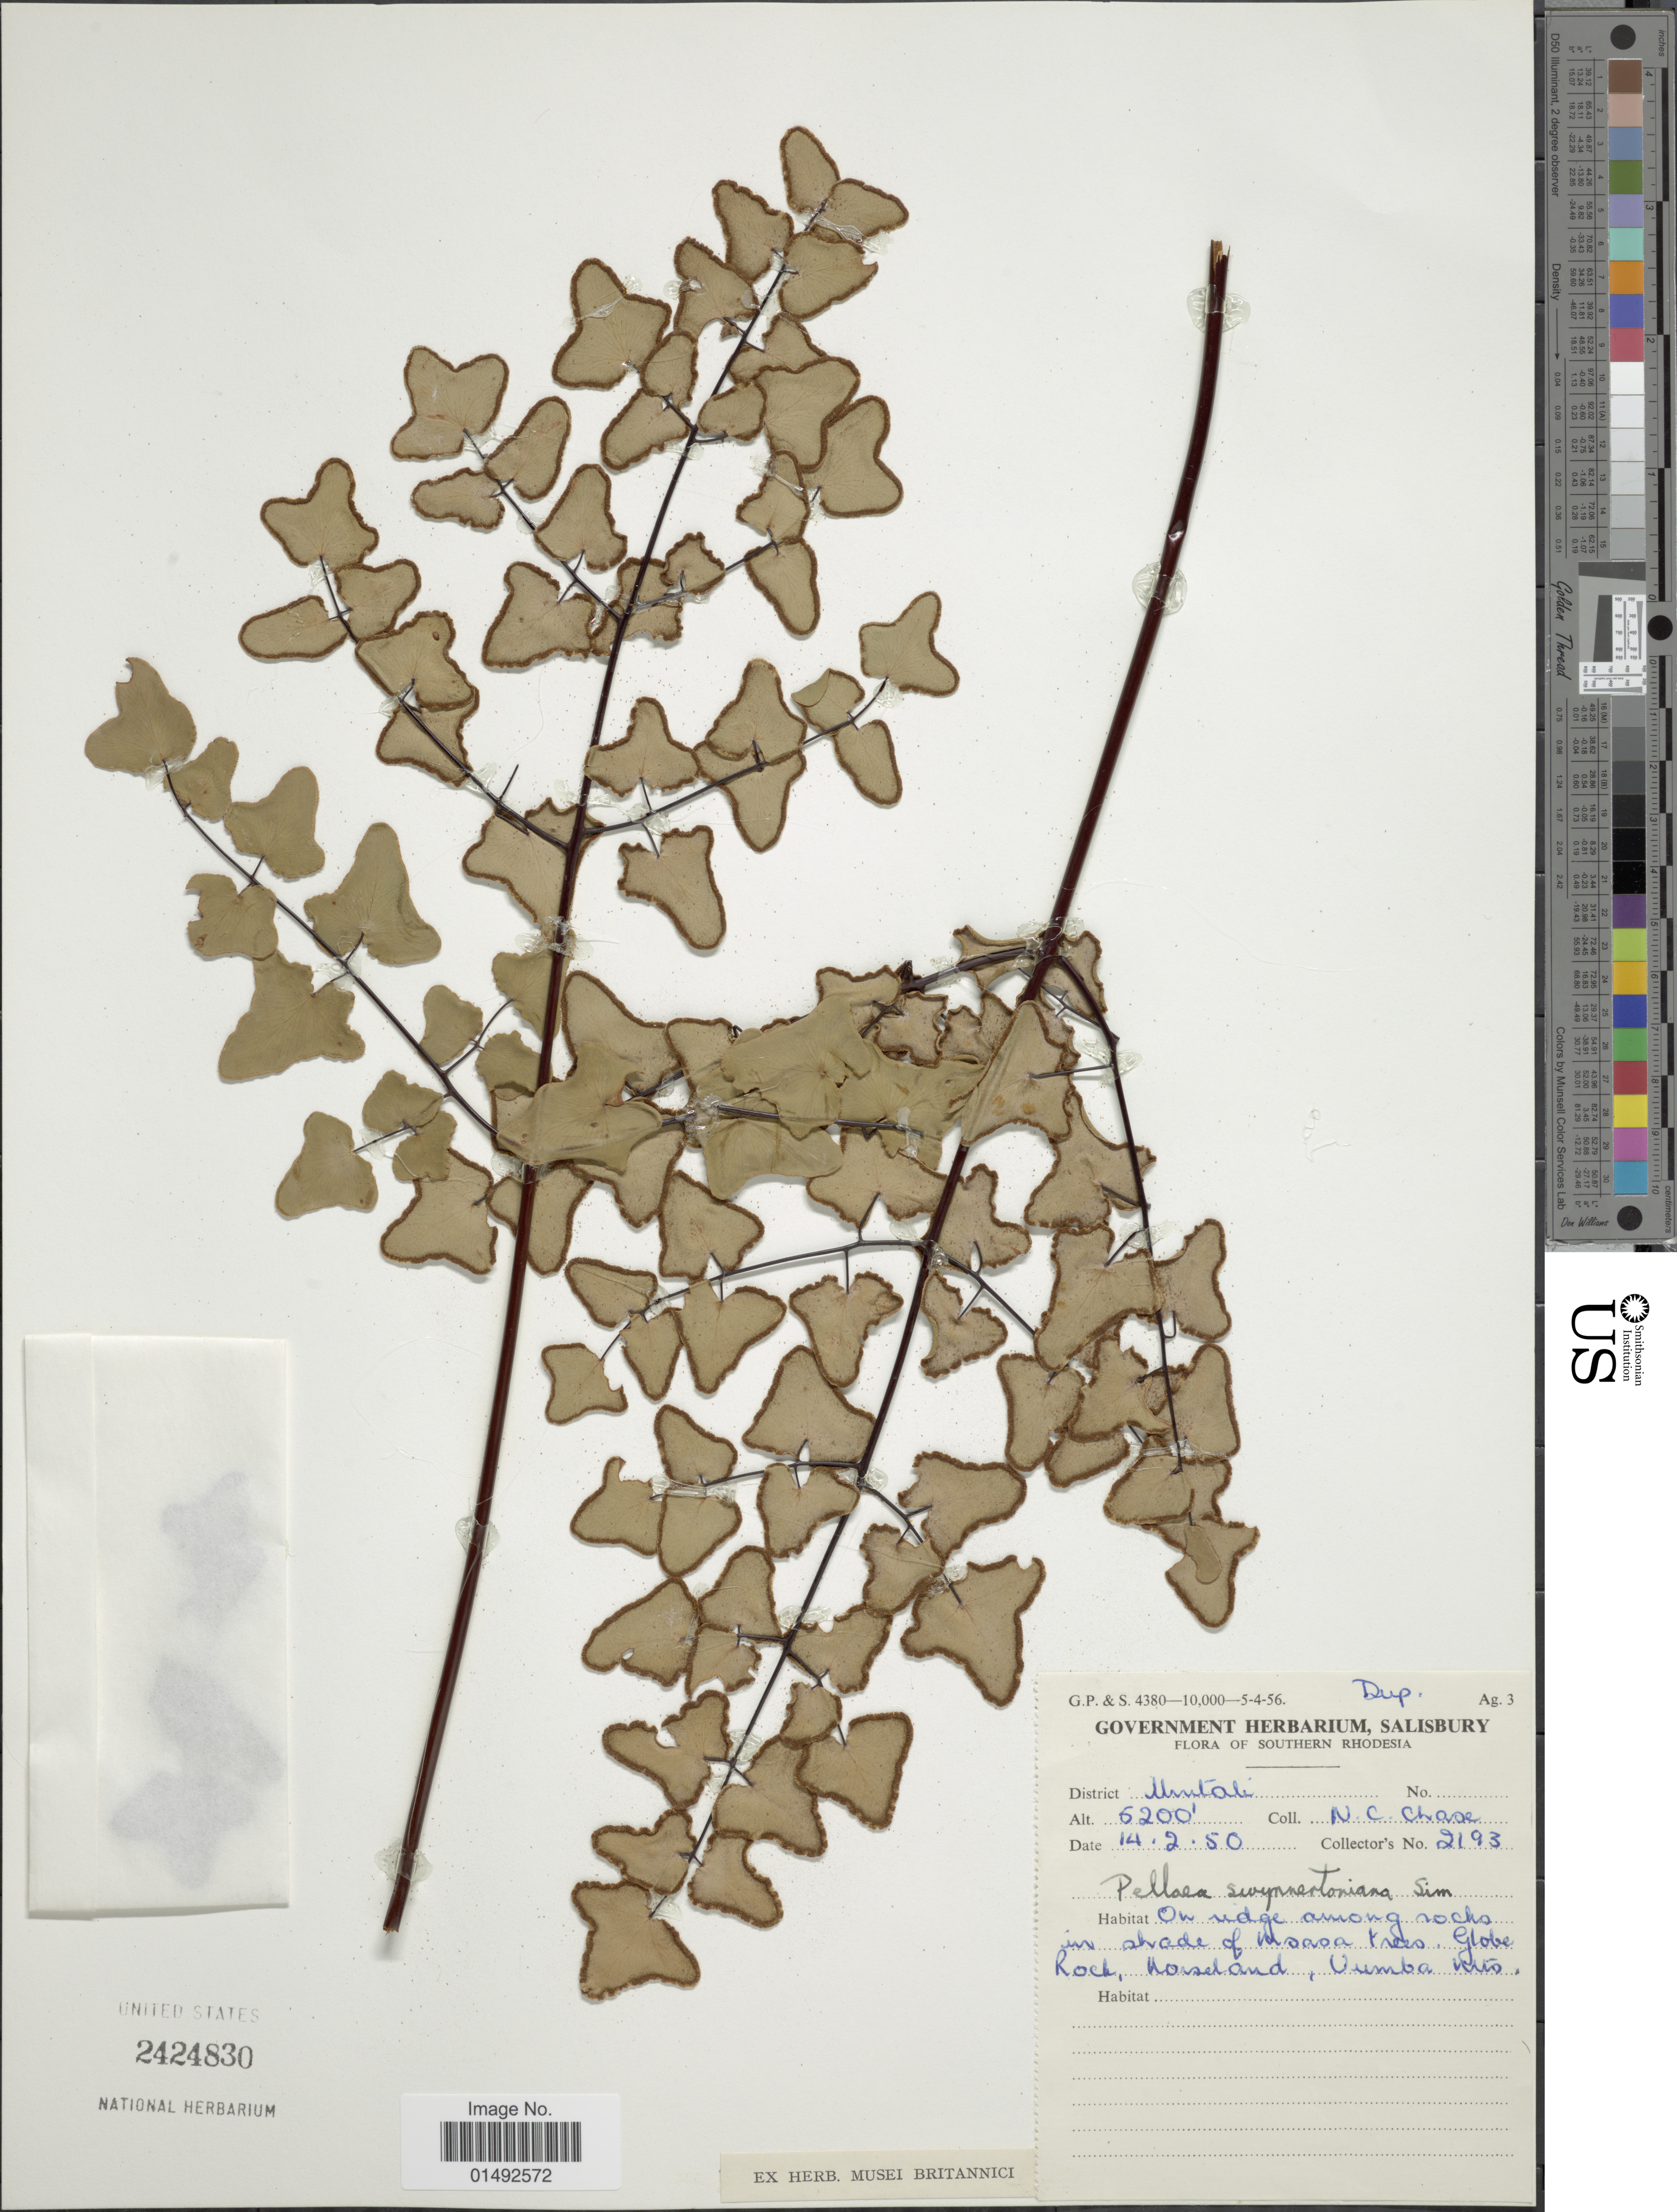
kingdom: Plantae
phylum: Tracheophyta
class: Polypodiopsida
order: Polypodiales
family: Pteridaceae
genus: Pellaea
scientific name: Pellaea swynnertoniana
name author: Sim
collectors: N. C. Chase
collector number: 2193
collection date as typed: Transcribed d/m/y: 14/2/50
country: Zimbabwe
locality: District Untali, On ridge among rocks in shade of Msasa trees. Globe Rock, Horseland, Vumba Mts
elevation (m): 1585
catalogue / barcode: US 2424830